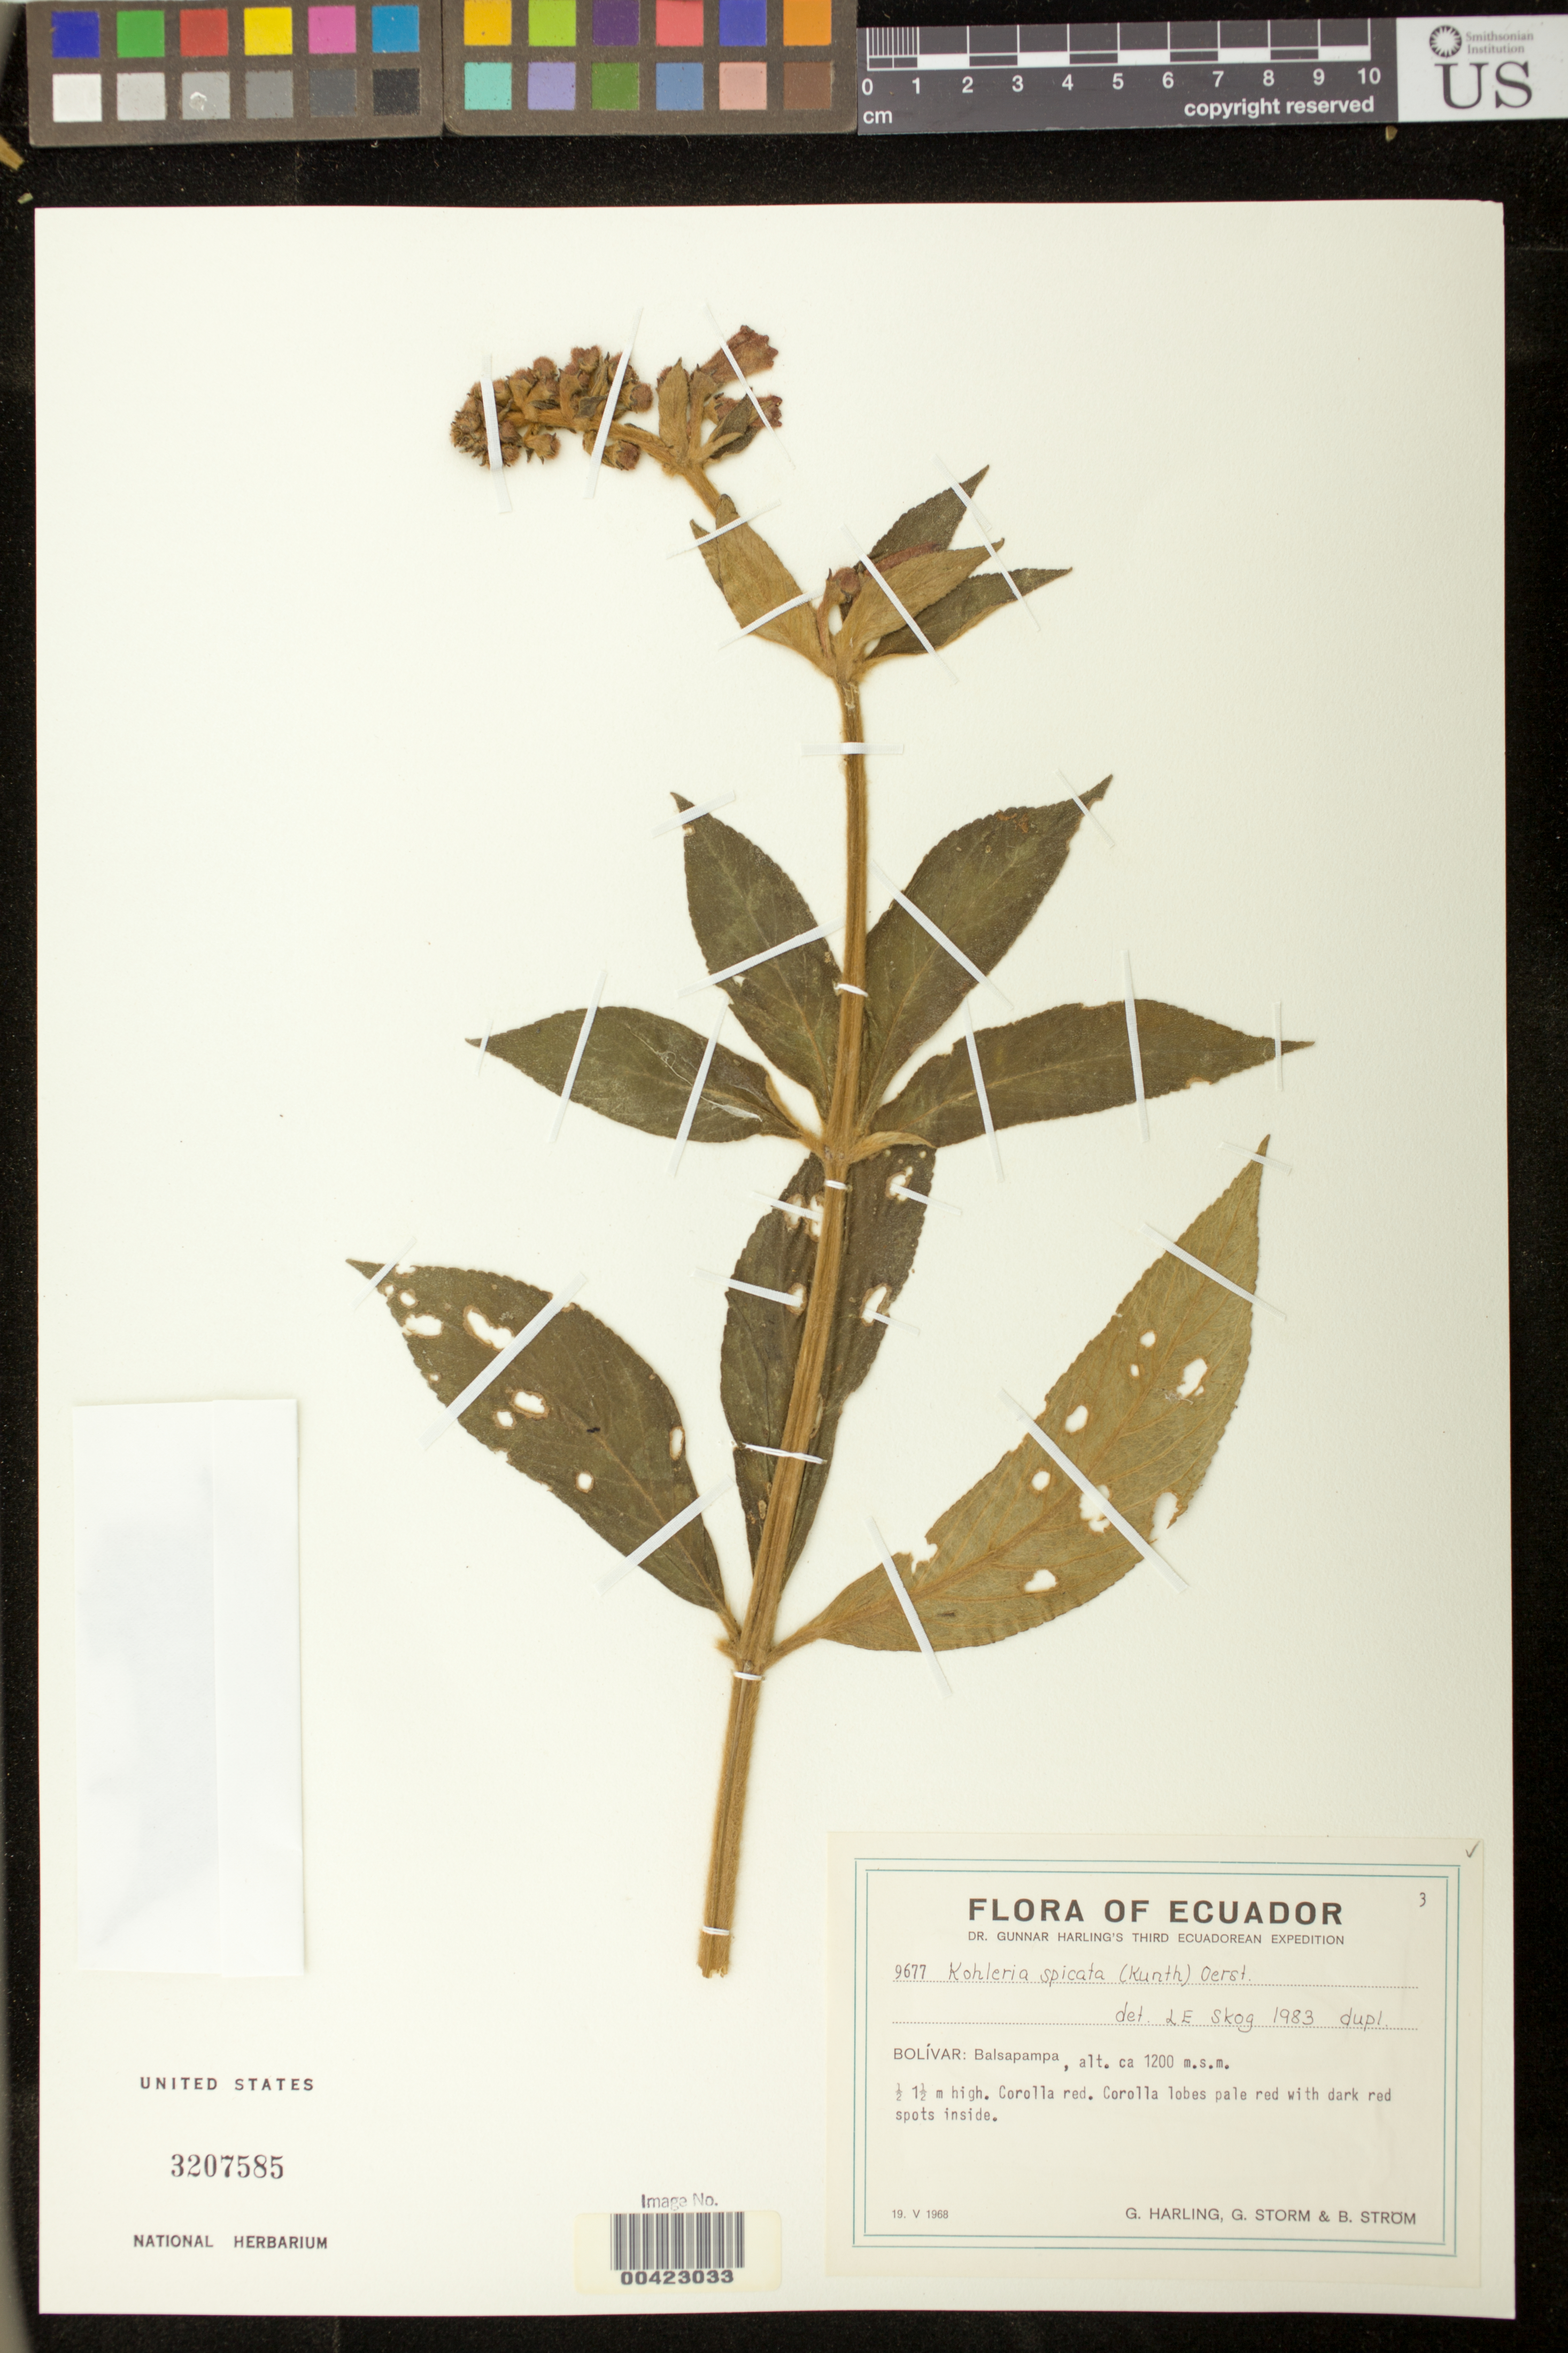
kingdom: Plantae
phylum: Tracheophyta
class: Magnoliopsida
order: Lamiales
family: Gesneriaceae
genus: Kohleria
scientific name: Kohleria spicata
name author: (Kunth) Oerst.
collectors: G. Harling, G. Storm & B. Storm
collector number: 9677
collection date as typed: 19 May 1968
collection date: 1968-05-19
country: Ecuador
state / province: Bolivar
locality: Balsapampa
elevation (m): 1200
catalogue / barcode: US 3207585